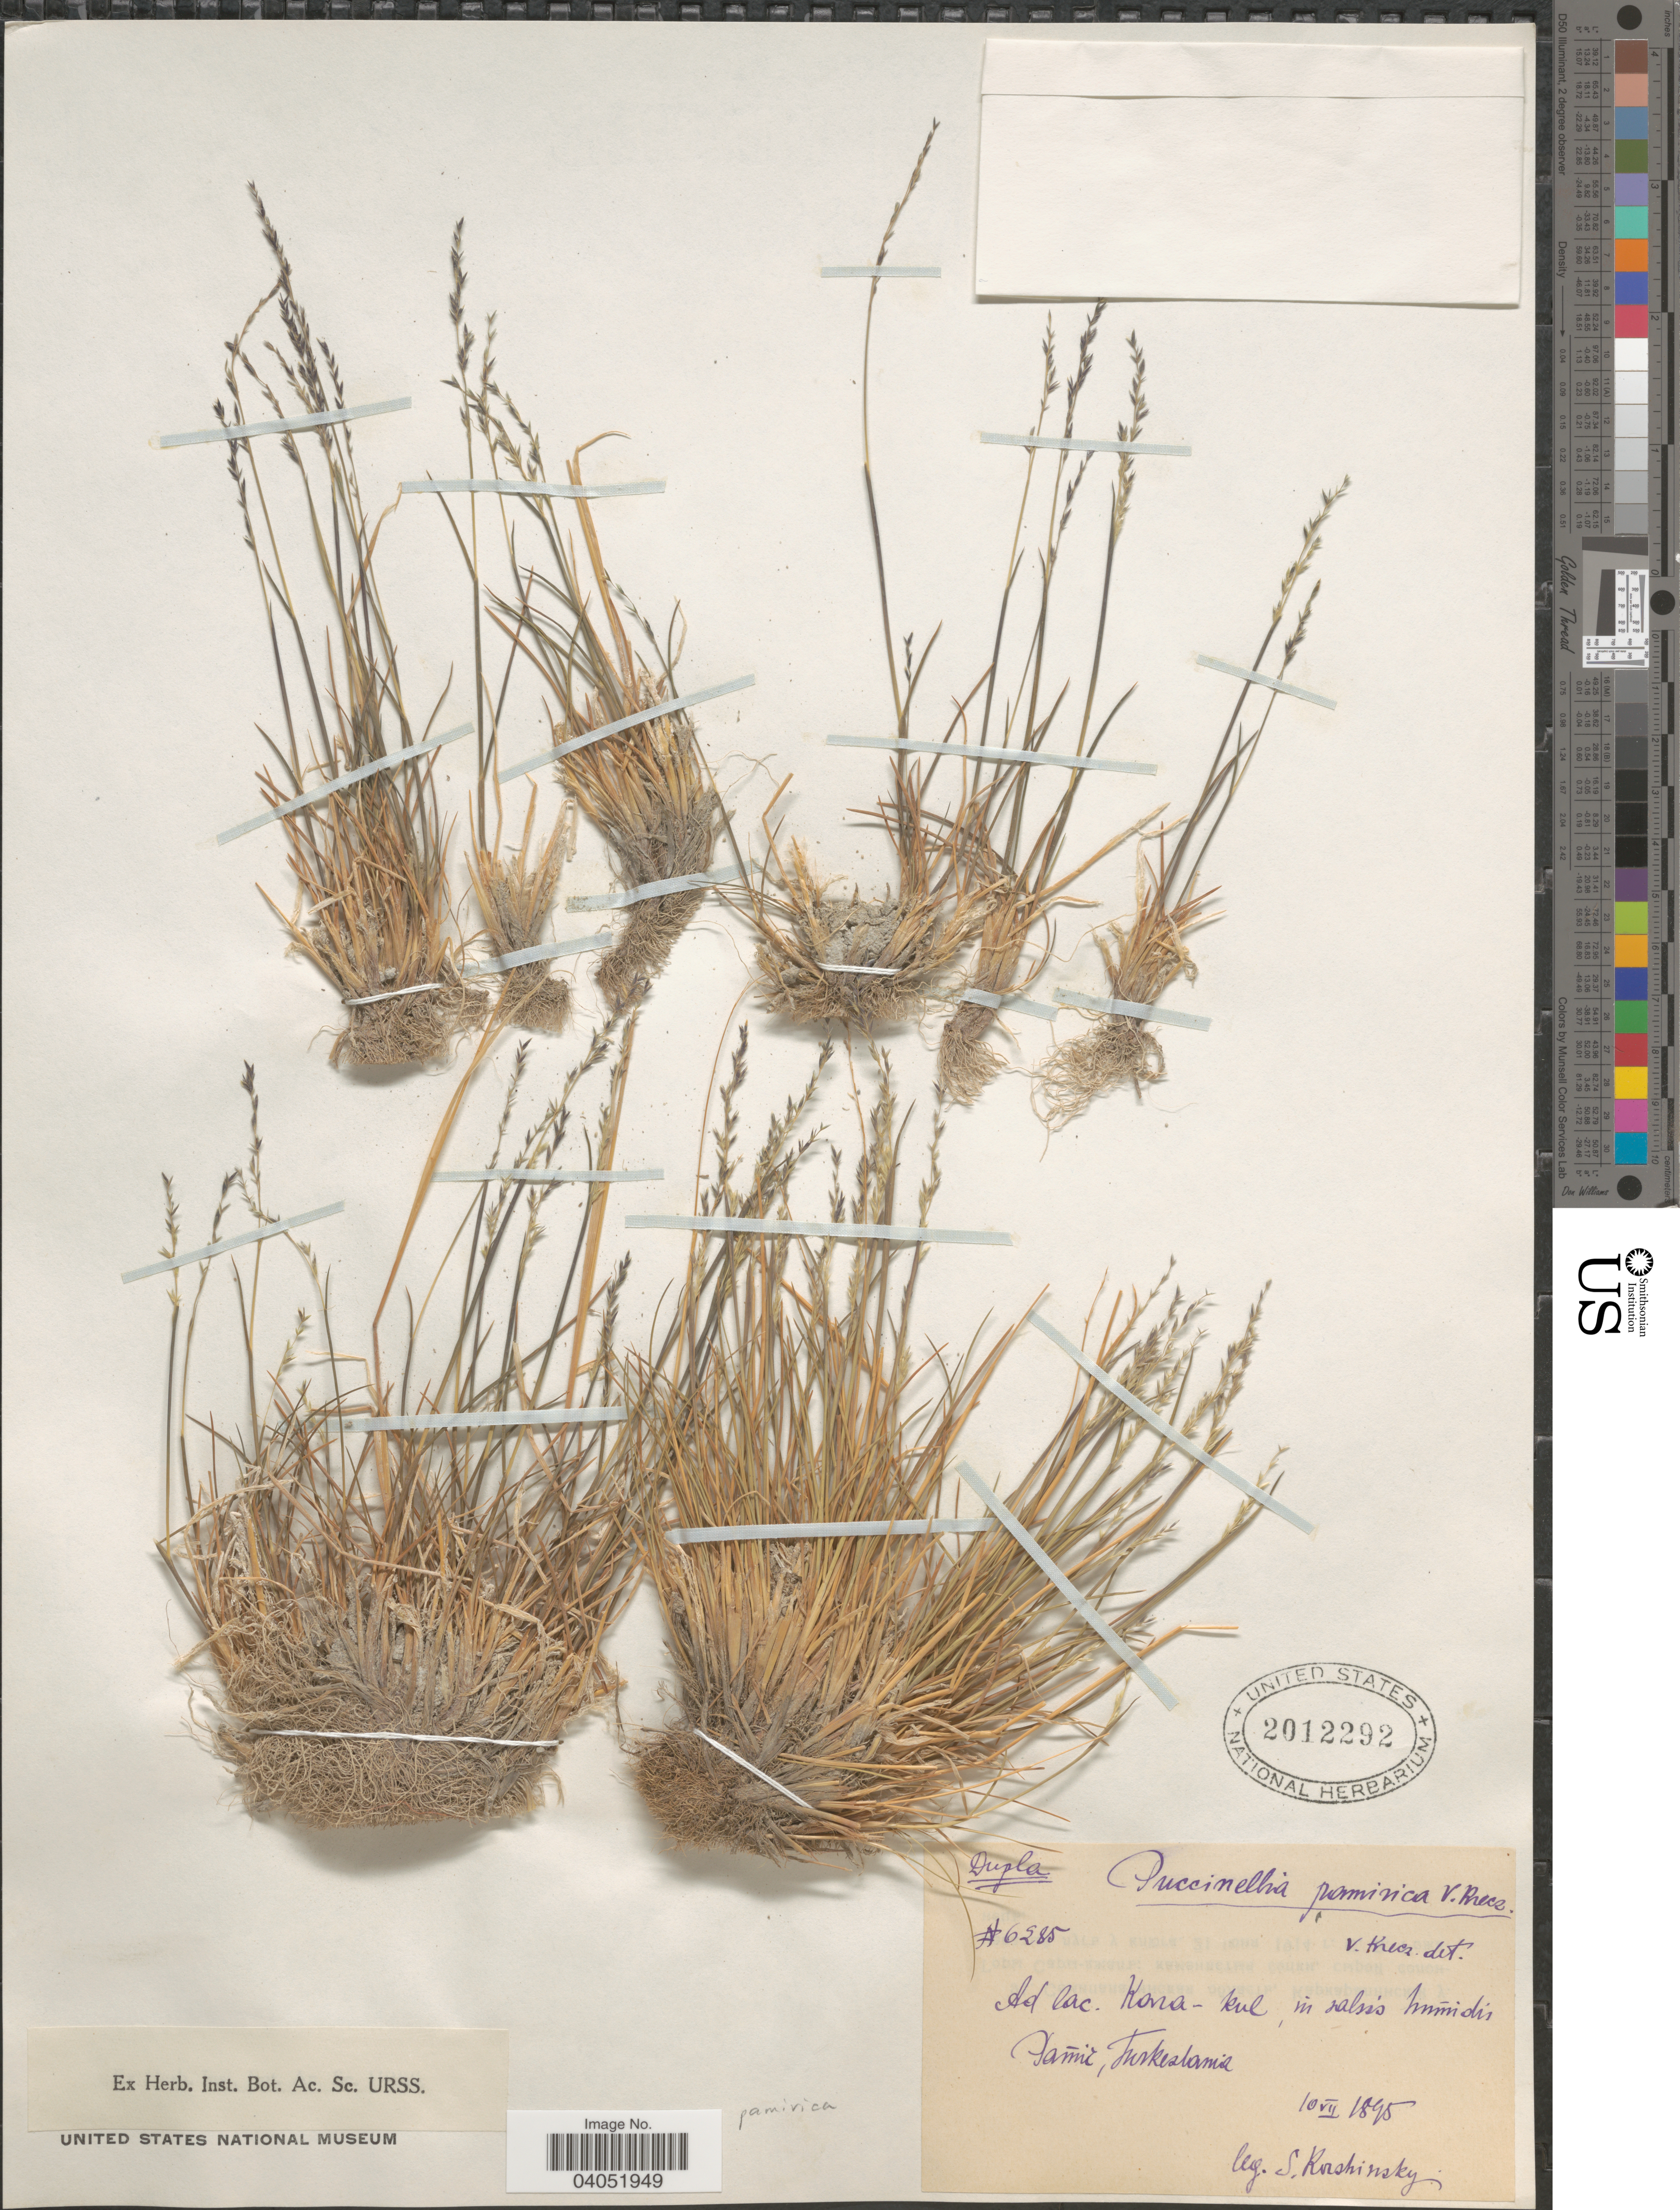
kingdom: Plantae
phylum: Tracheophyta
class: Liliopsida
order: Poales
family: Poaceae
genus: Puccinellia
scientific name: Puccinellia pamirica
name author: (Roshev.) V.I. Krecz. ex Ovcz. & Czukav.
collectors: S. I. Korshinsky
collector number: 6285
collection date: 1895-07-10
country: Tajikistan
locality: Ad lac. Kara-kul, in salsis humidis Paṁir, Turkestania.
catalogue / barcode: US 2012292